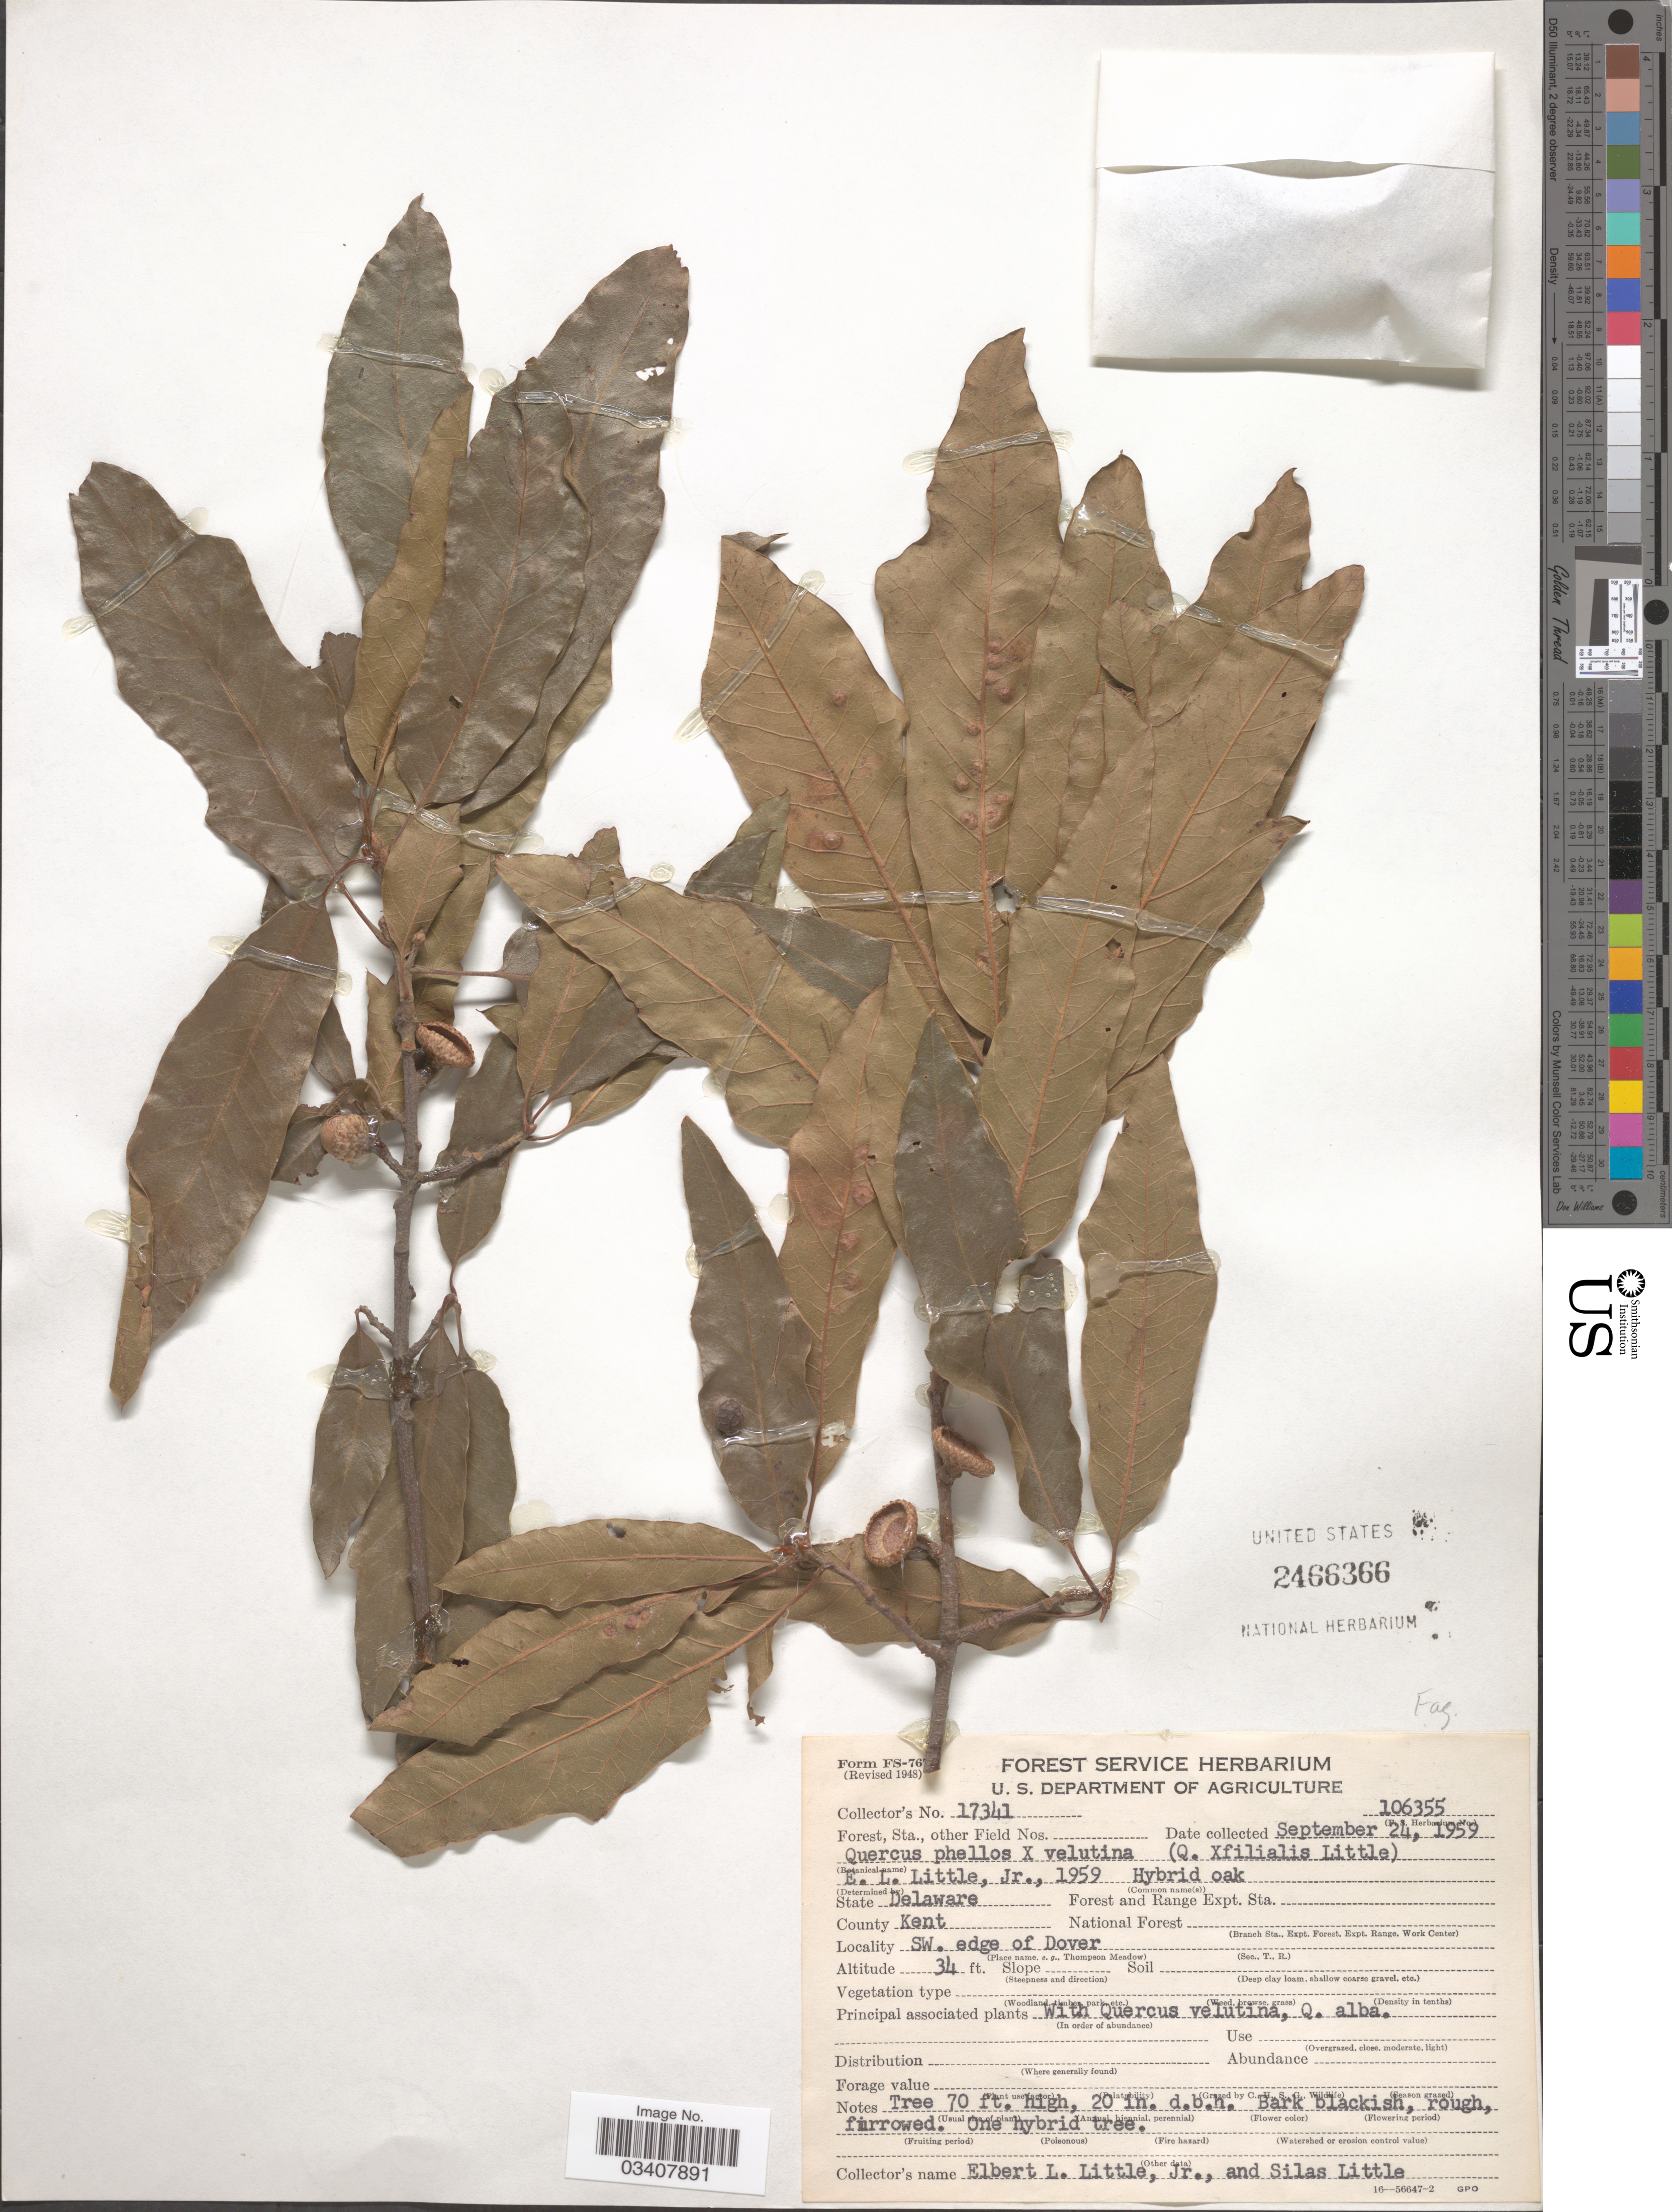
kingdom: Plantae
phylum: Tracheophyta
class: Magnoliopsida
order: Fagales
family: Fagaceae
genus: Quercus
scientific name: Quercus phellos x Q. velutina Lam.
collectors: E. L. Little & S. Little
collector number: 17341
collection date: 1959-09-24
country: United States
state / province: Delaware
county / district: Kent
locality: County Kent. SW. edge of Dover.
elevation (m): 10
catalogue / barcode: US 2466366